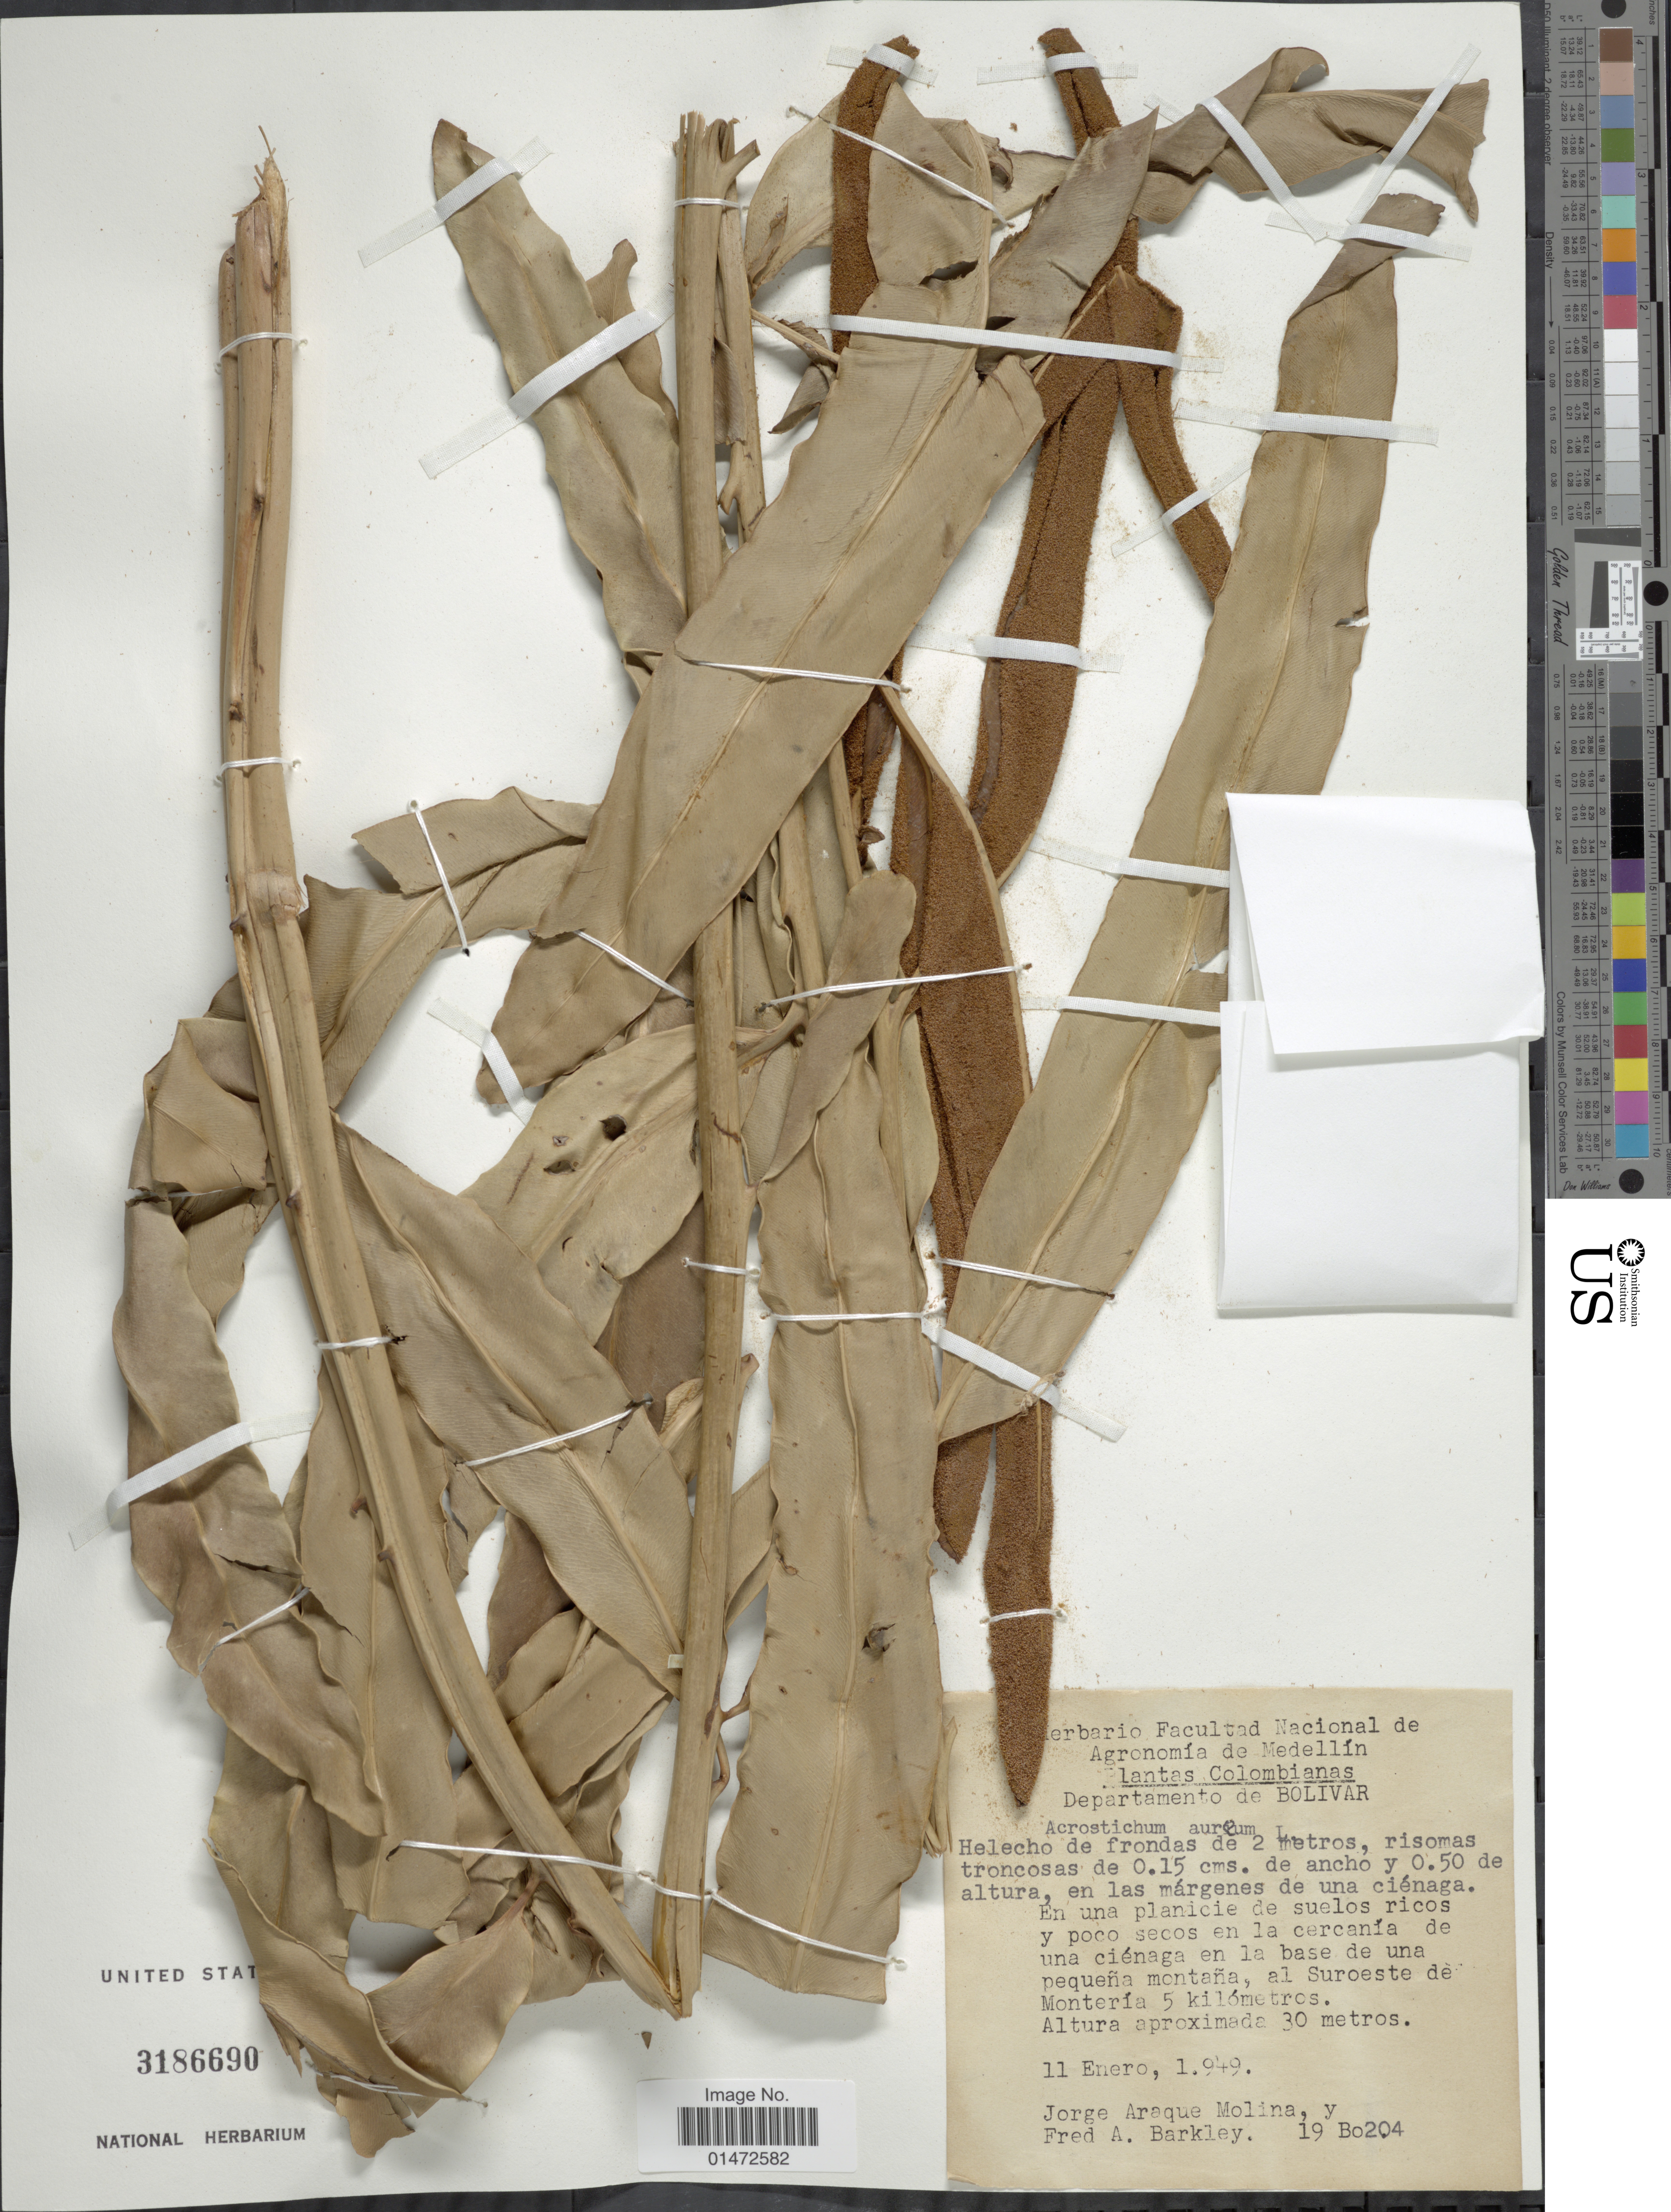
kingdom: Plantae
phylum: Tracheophyta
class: Polypodiopsida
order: Polypodiales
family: Pteridaceae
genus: Acrostichum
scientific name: Acrostichum aureum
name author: L.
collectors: J. A. Molina & F. A. Barkley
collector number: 19Bo204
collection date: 1949-01-11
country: Colombia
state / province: Bolívar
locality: En una planicie de suelos ricos y poco secos en la cercanía de una ciénaga enla base de una pequeña montaña, al Suroeste de Montería 5 kilómetros.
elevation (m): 30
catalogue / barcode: US 3186690